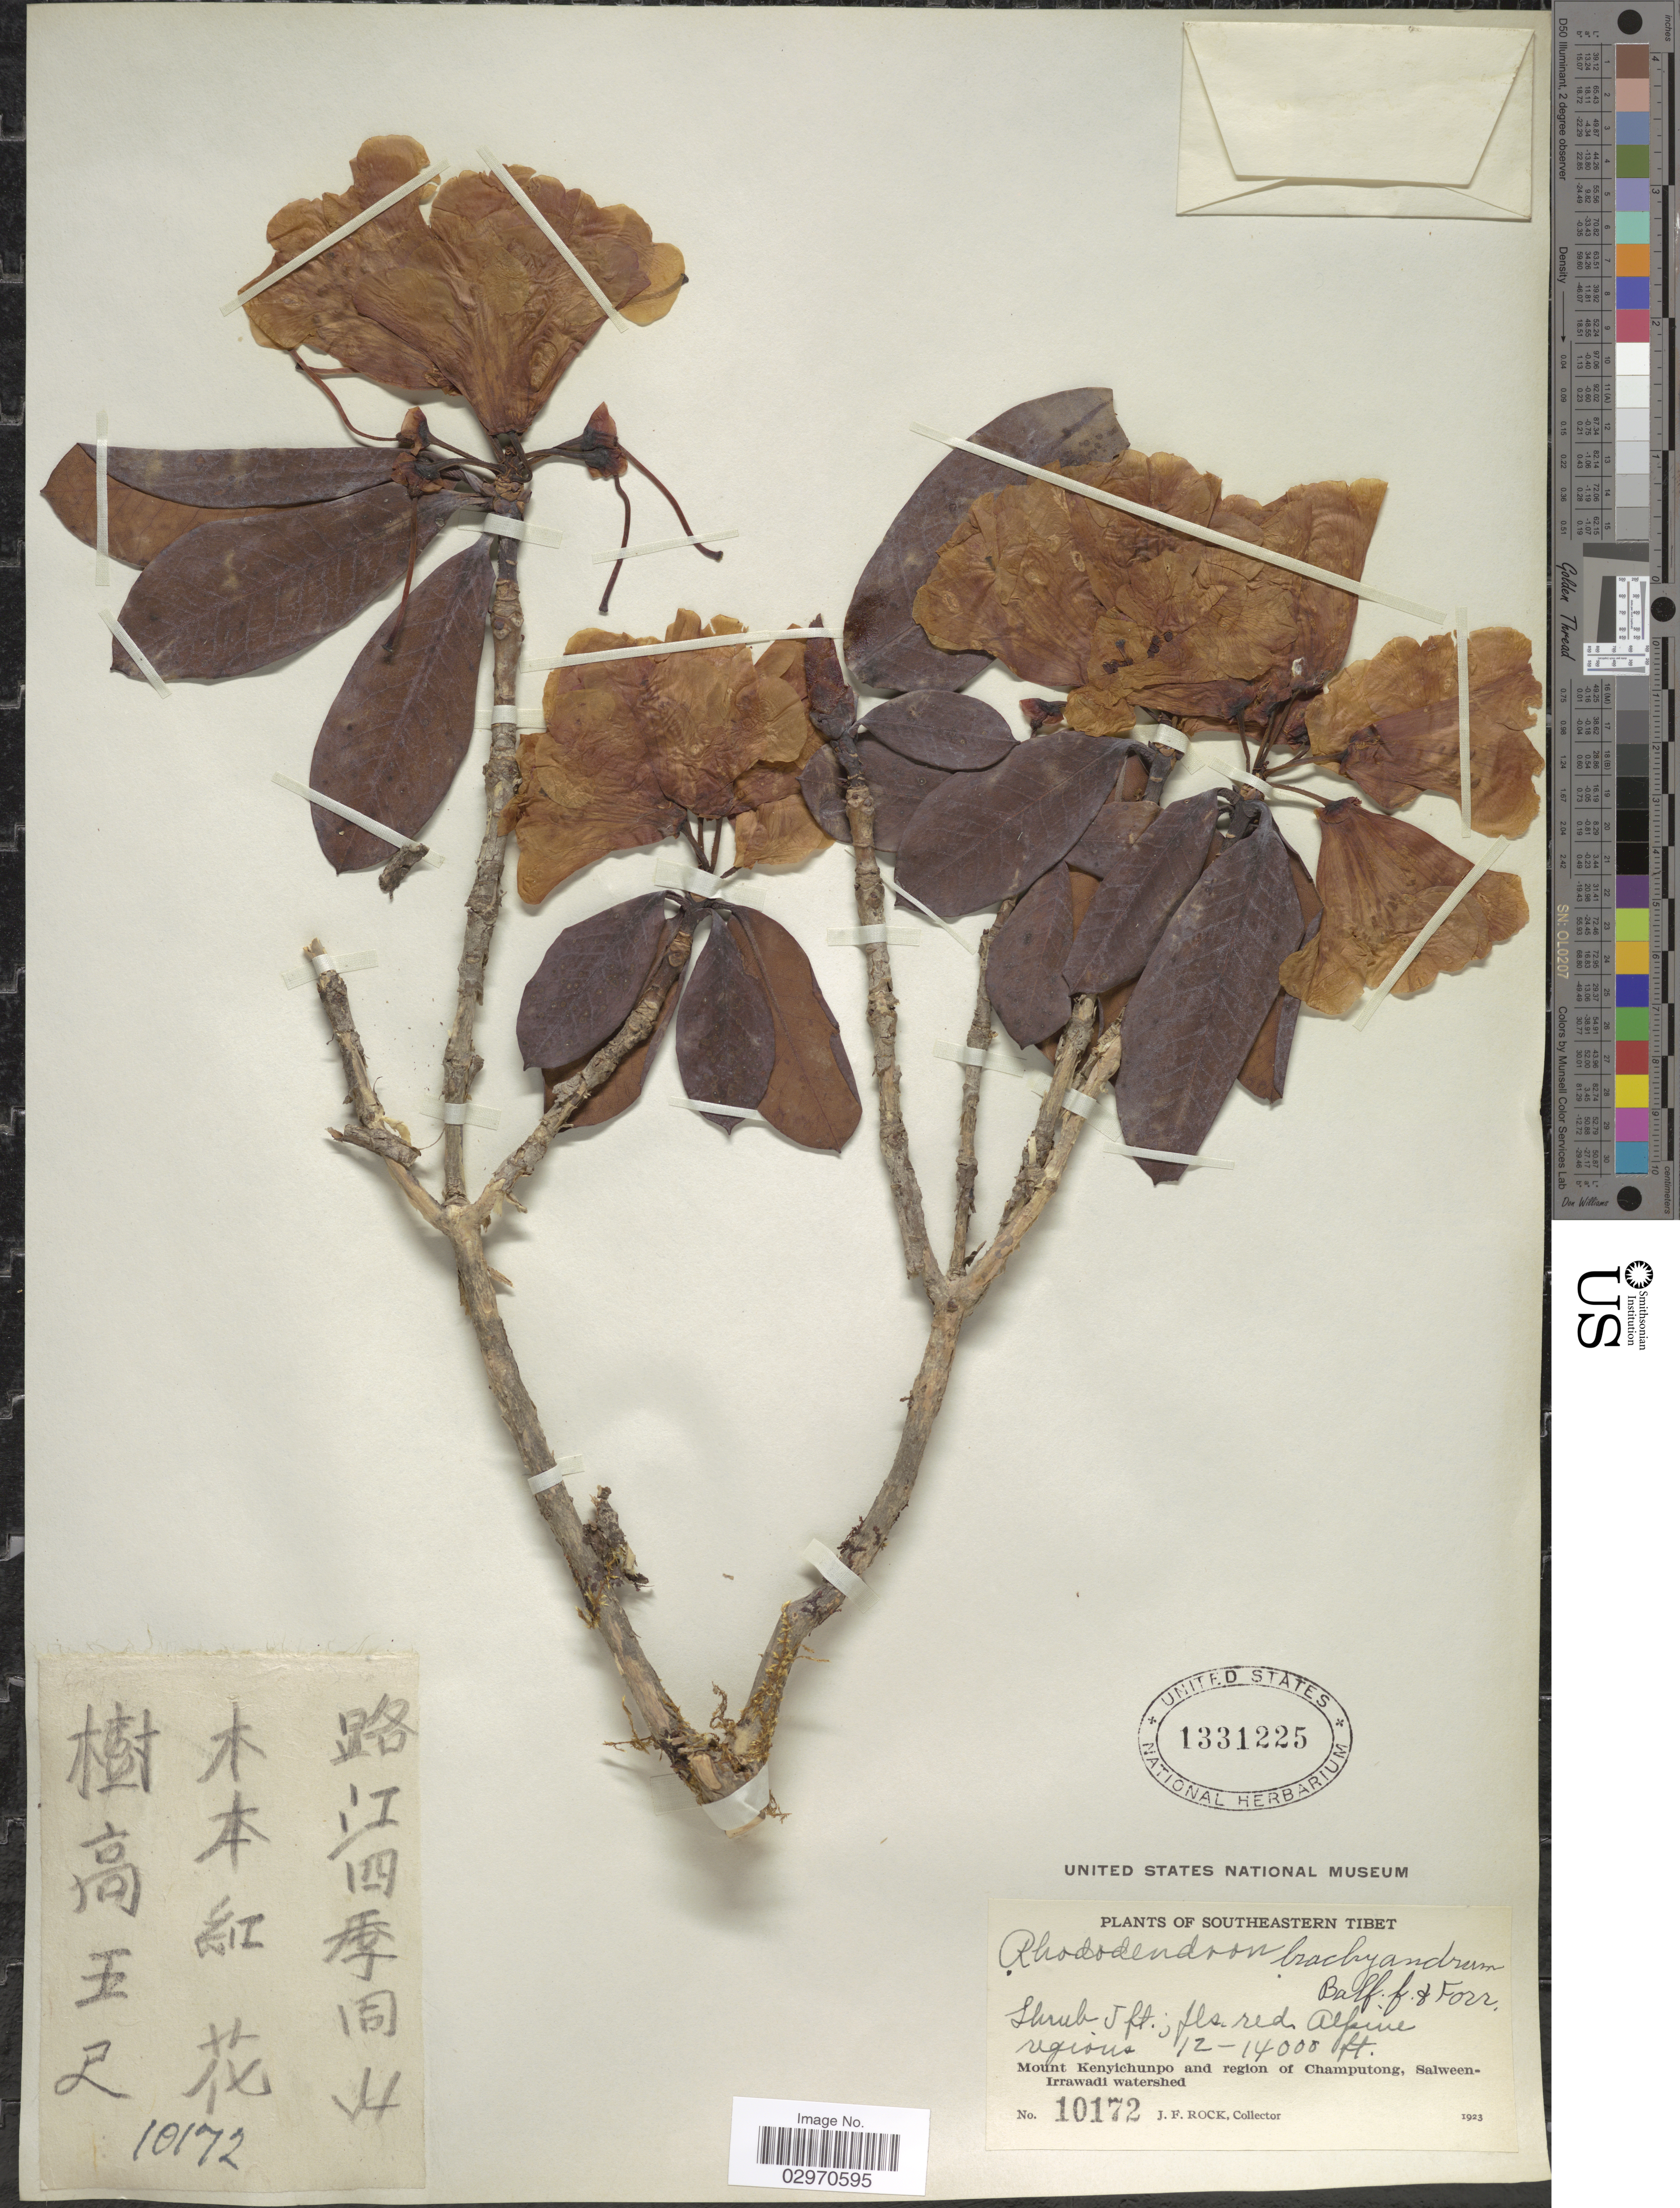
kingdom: Plantae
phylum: Tracheophyta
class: Magnoliopsida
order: Ericales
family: Ericaceae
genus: Rhododendron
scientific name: Rhododendron eclecteum var. brachyandrum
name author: (Balf. f. & Forrest) Cowan & Davidian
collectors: J. Rock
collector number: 10172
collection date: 1923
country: China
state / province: Xizang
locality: Southeastern Tibet. Alpine regions. Mount Kenyichunpo and region of Champutong, Salween-Irrawadi watershed.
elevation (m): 3658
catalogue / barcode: US 1331225